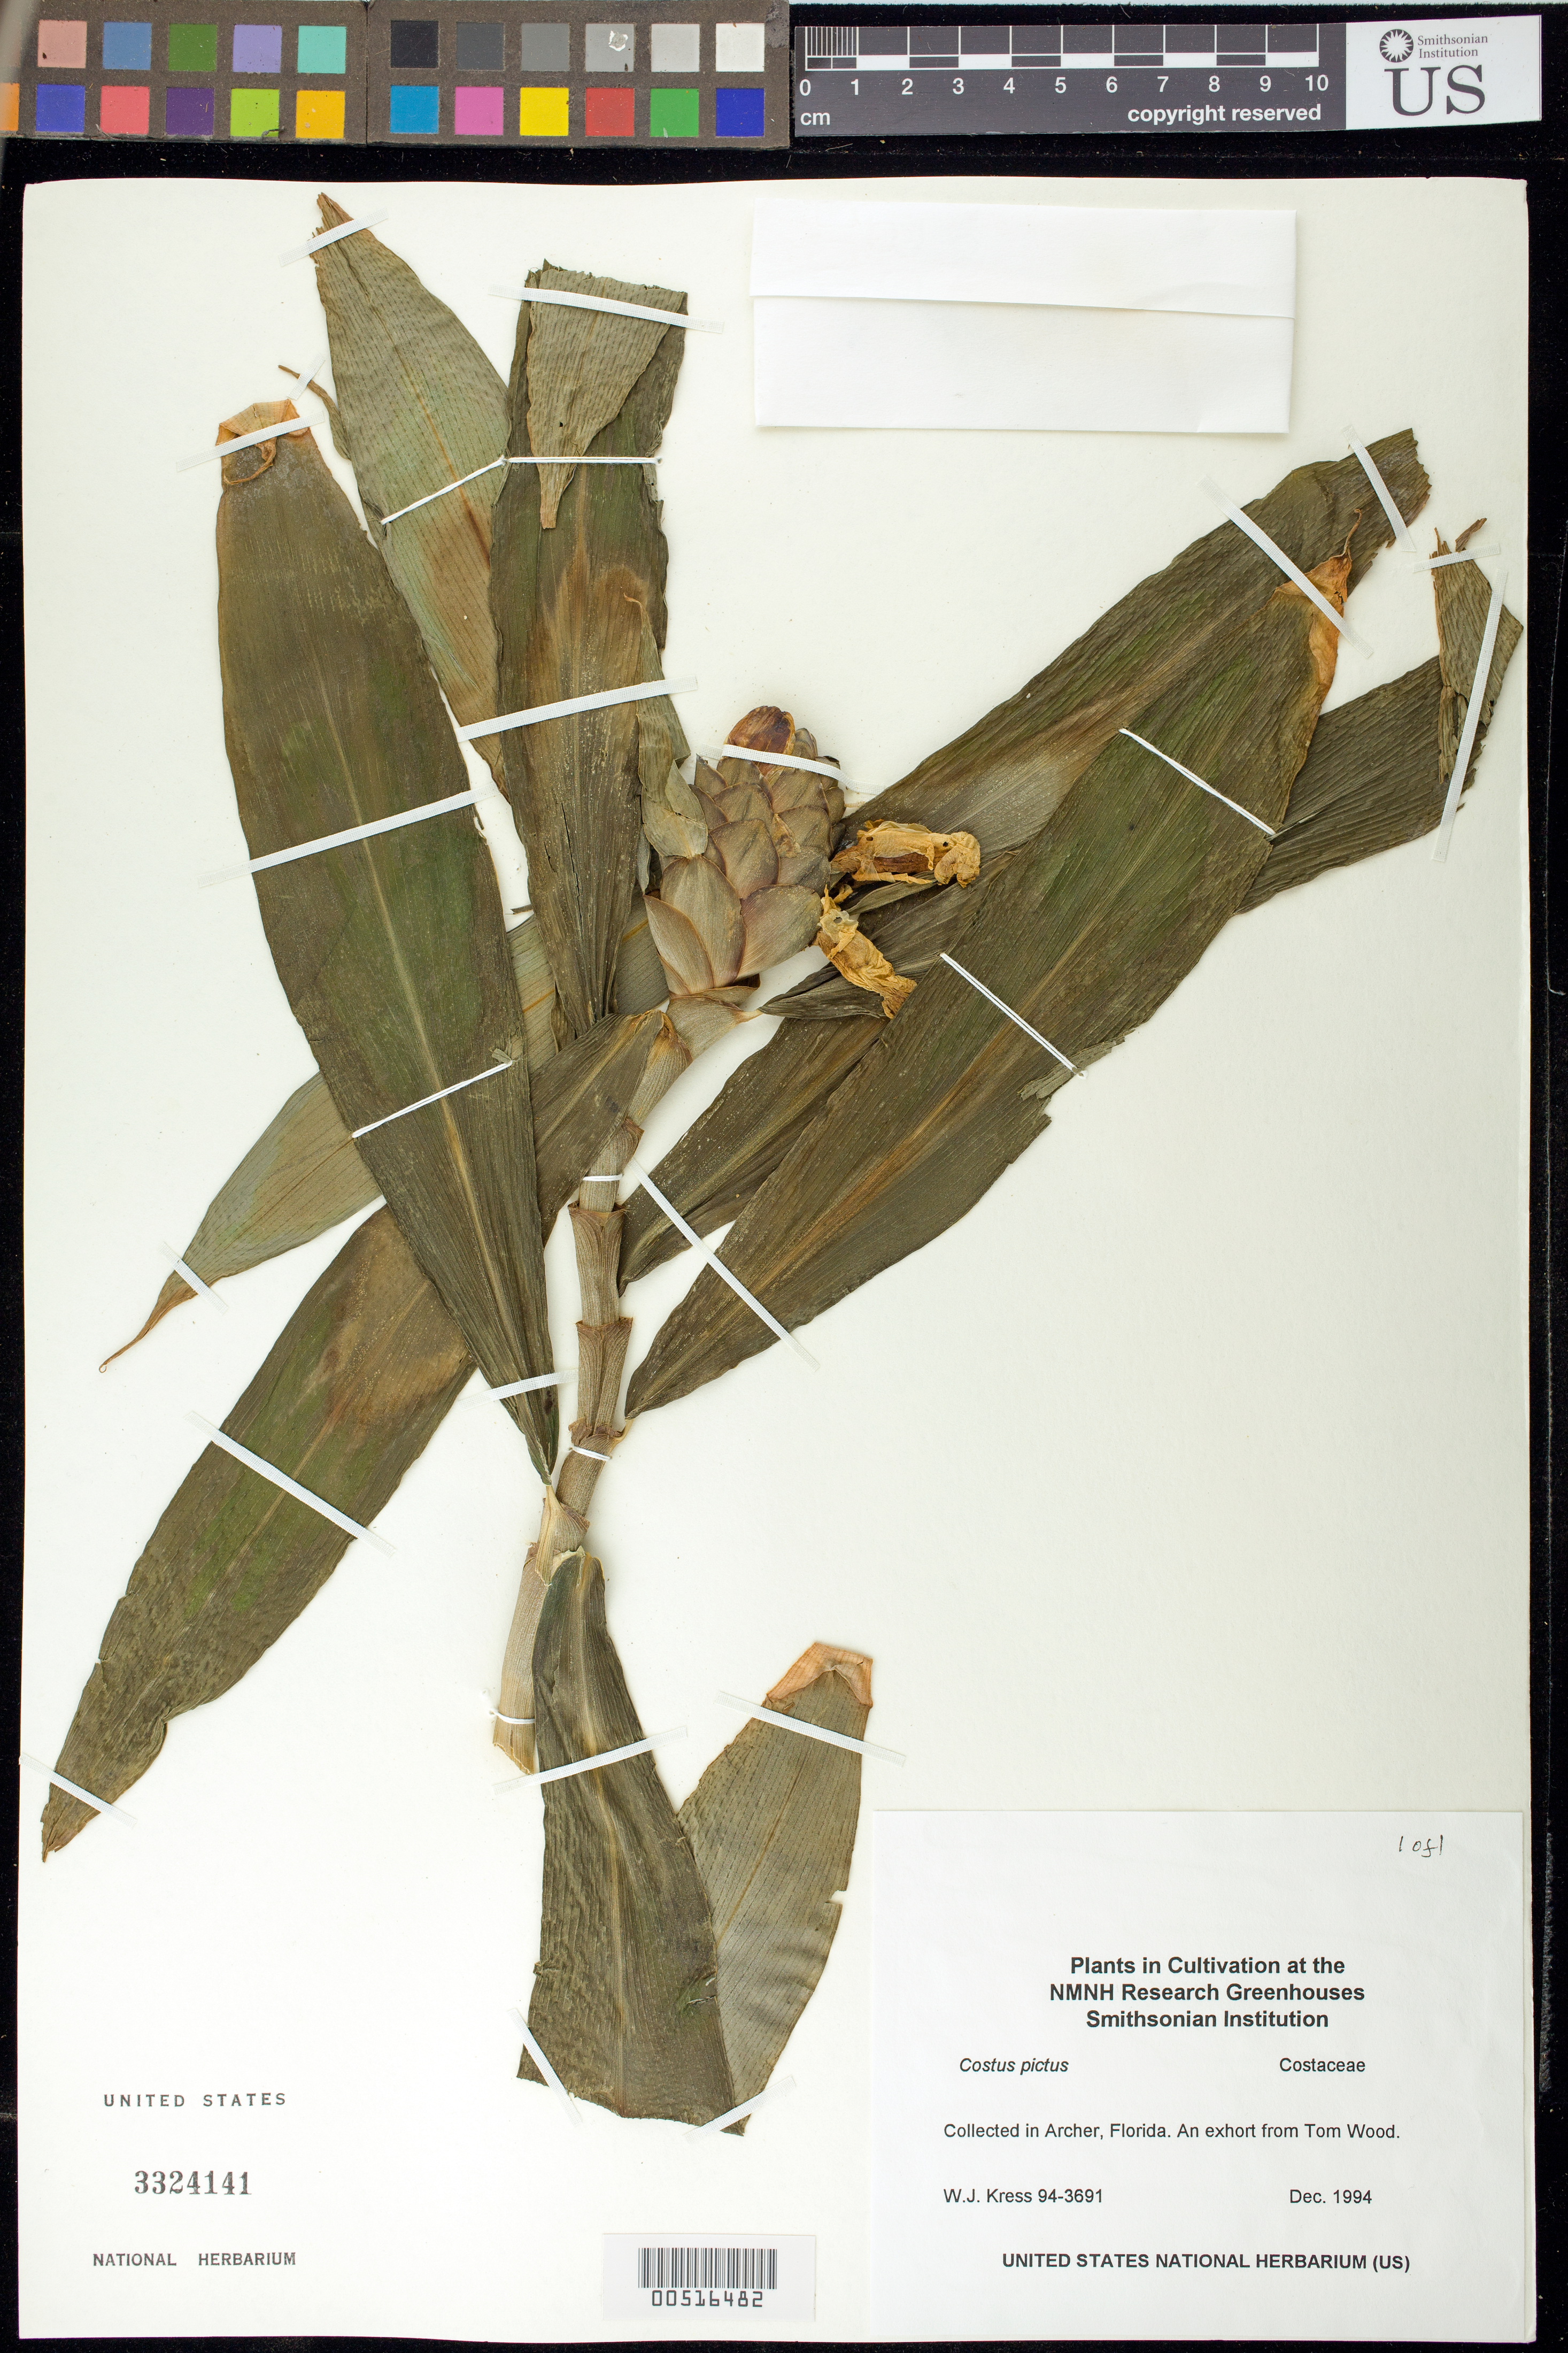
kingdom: Plantae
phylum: Tracheophyta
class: Liliopsida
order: Zingiberales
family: Costaceae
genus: Costus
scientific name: Costus pictus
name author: D. Don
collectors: W. J. Kress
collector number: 94-3691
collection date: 1994-12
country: United States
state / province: Florida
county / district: Alachua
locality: Archer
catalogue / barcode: US 3324141